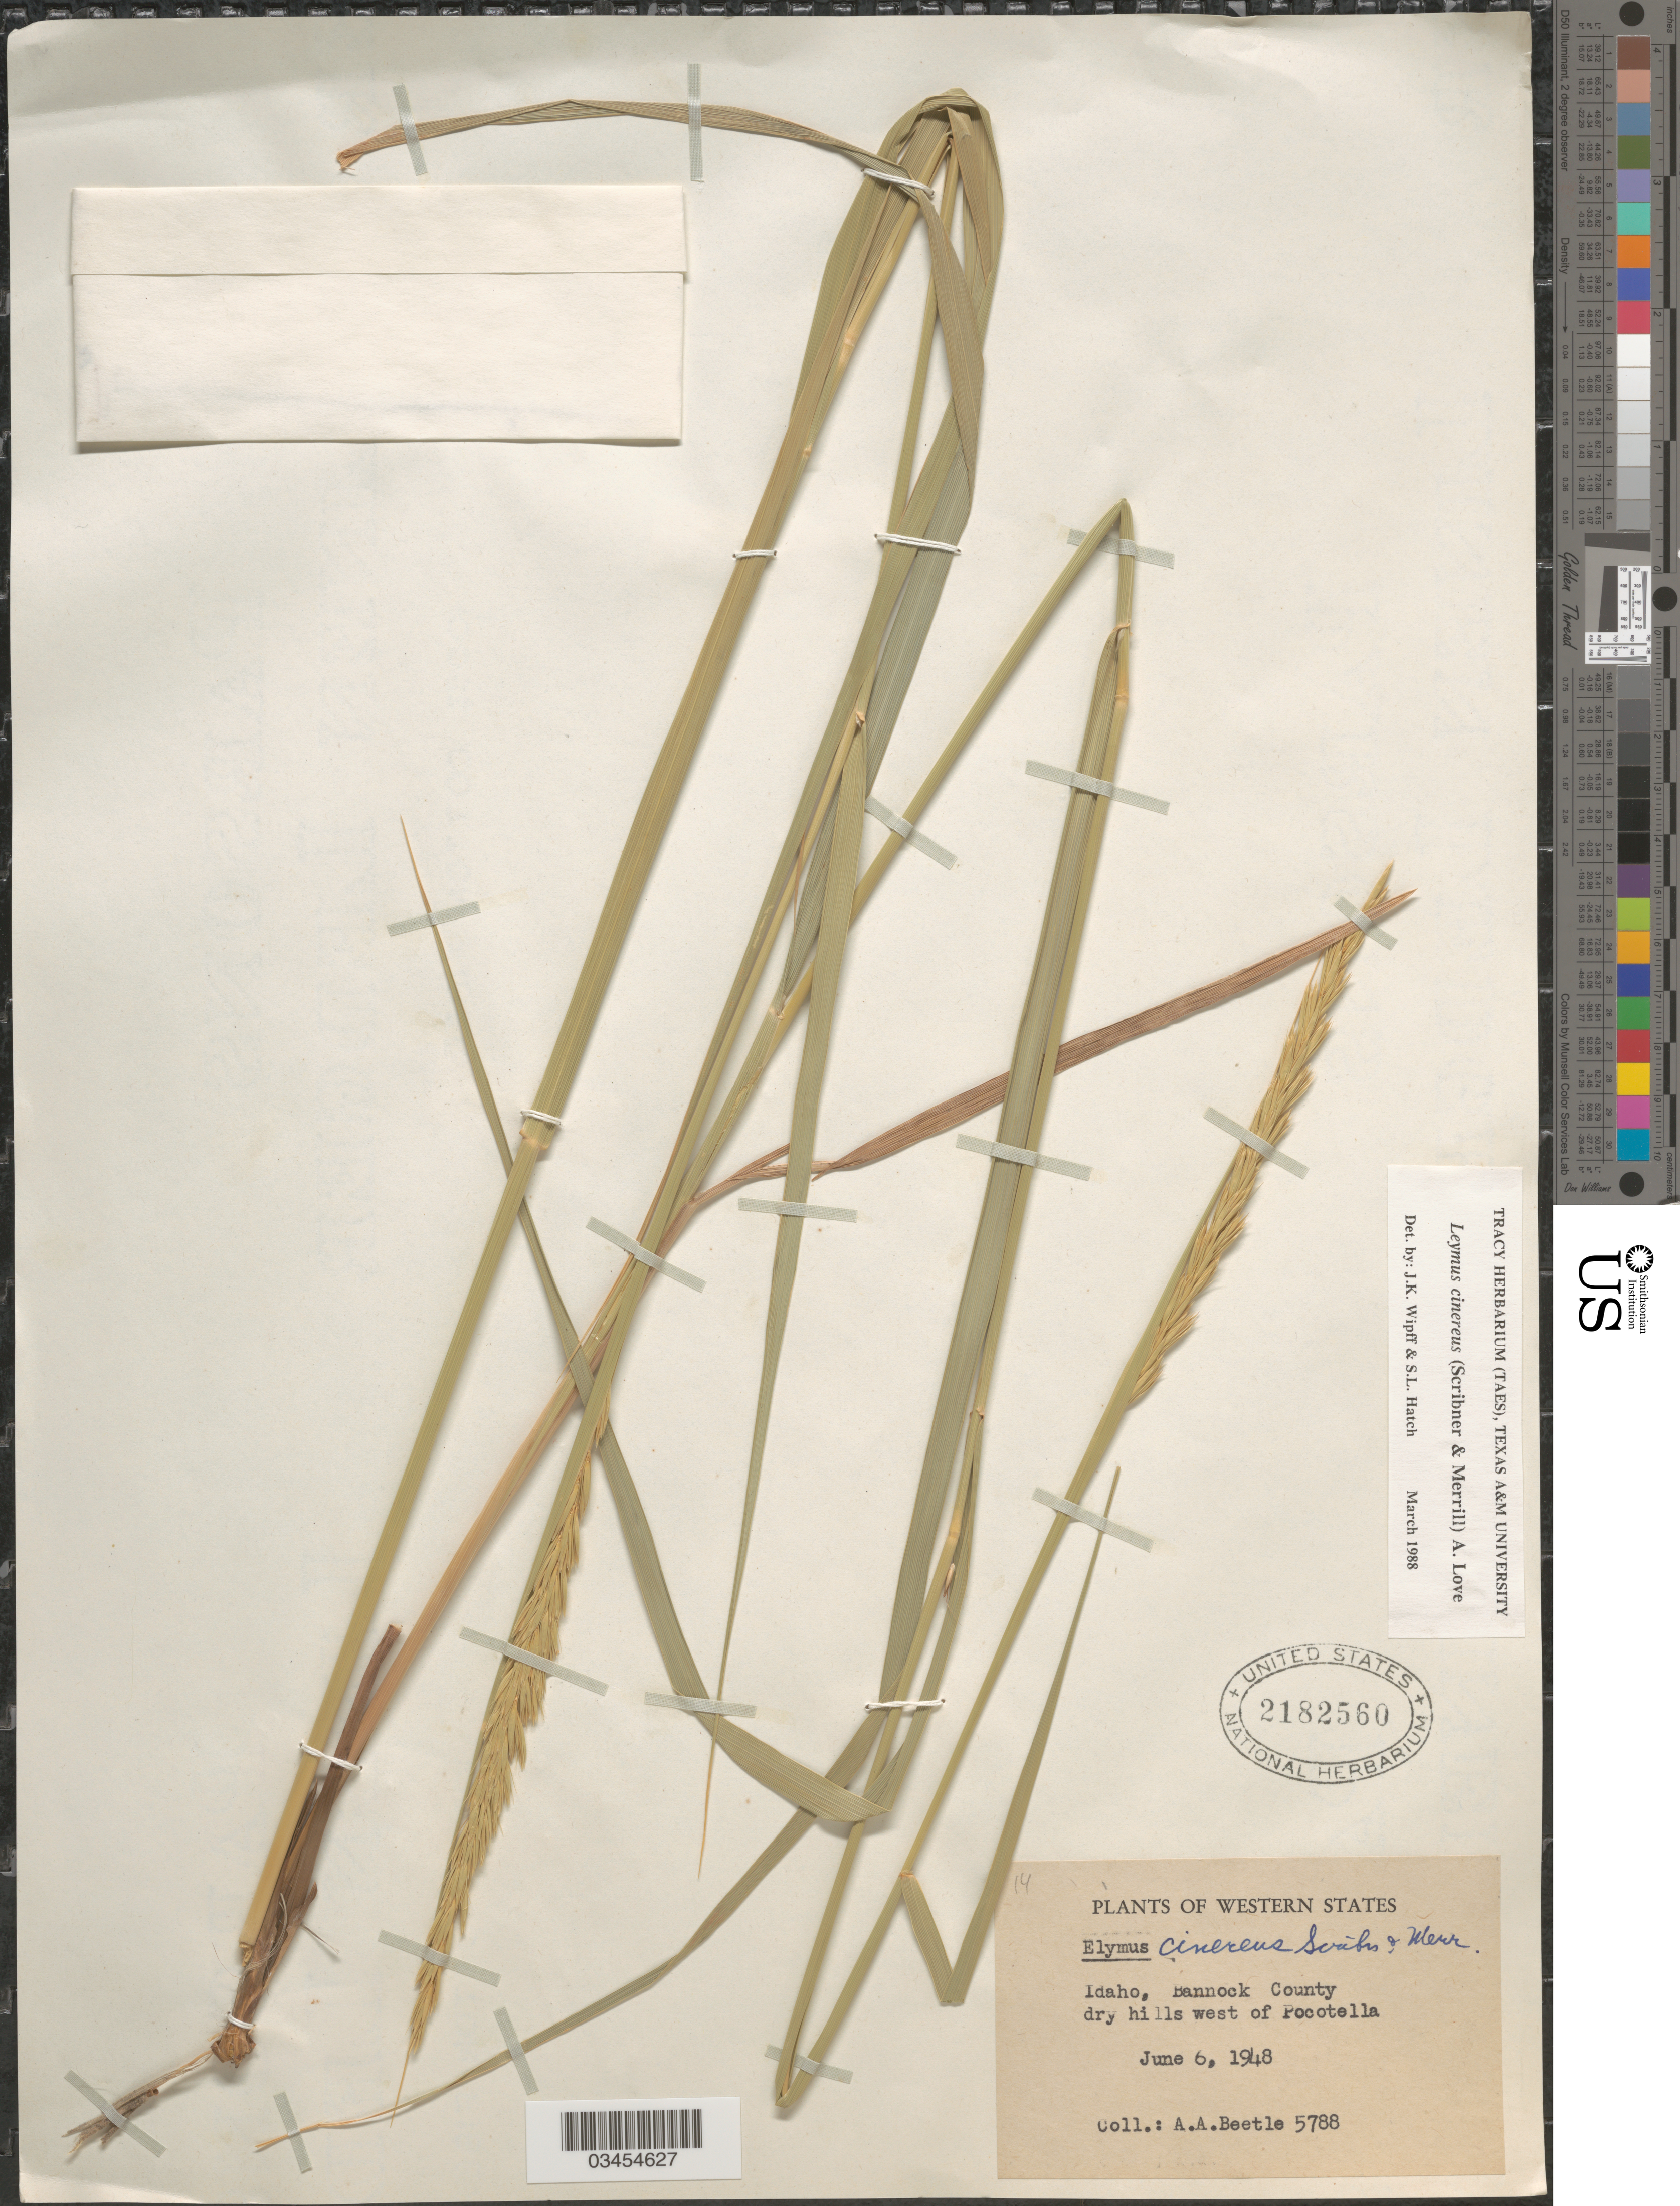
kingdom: Plantae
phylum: Tracheophyta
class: Liliopsida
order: Poales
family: Poaceae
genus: Leymus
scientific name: Leymus cinereus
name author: (Scribn. & Merr.) Á. Löve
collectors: A. A. Beetle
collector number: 5788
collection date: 1948-06-06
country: United States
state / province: Idaho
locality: Western States. Bannock County. Dry hills west of Pocotella.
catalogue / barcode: US 2182560